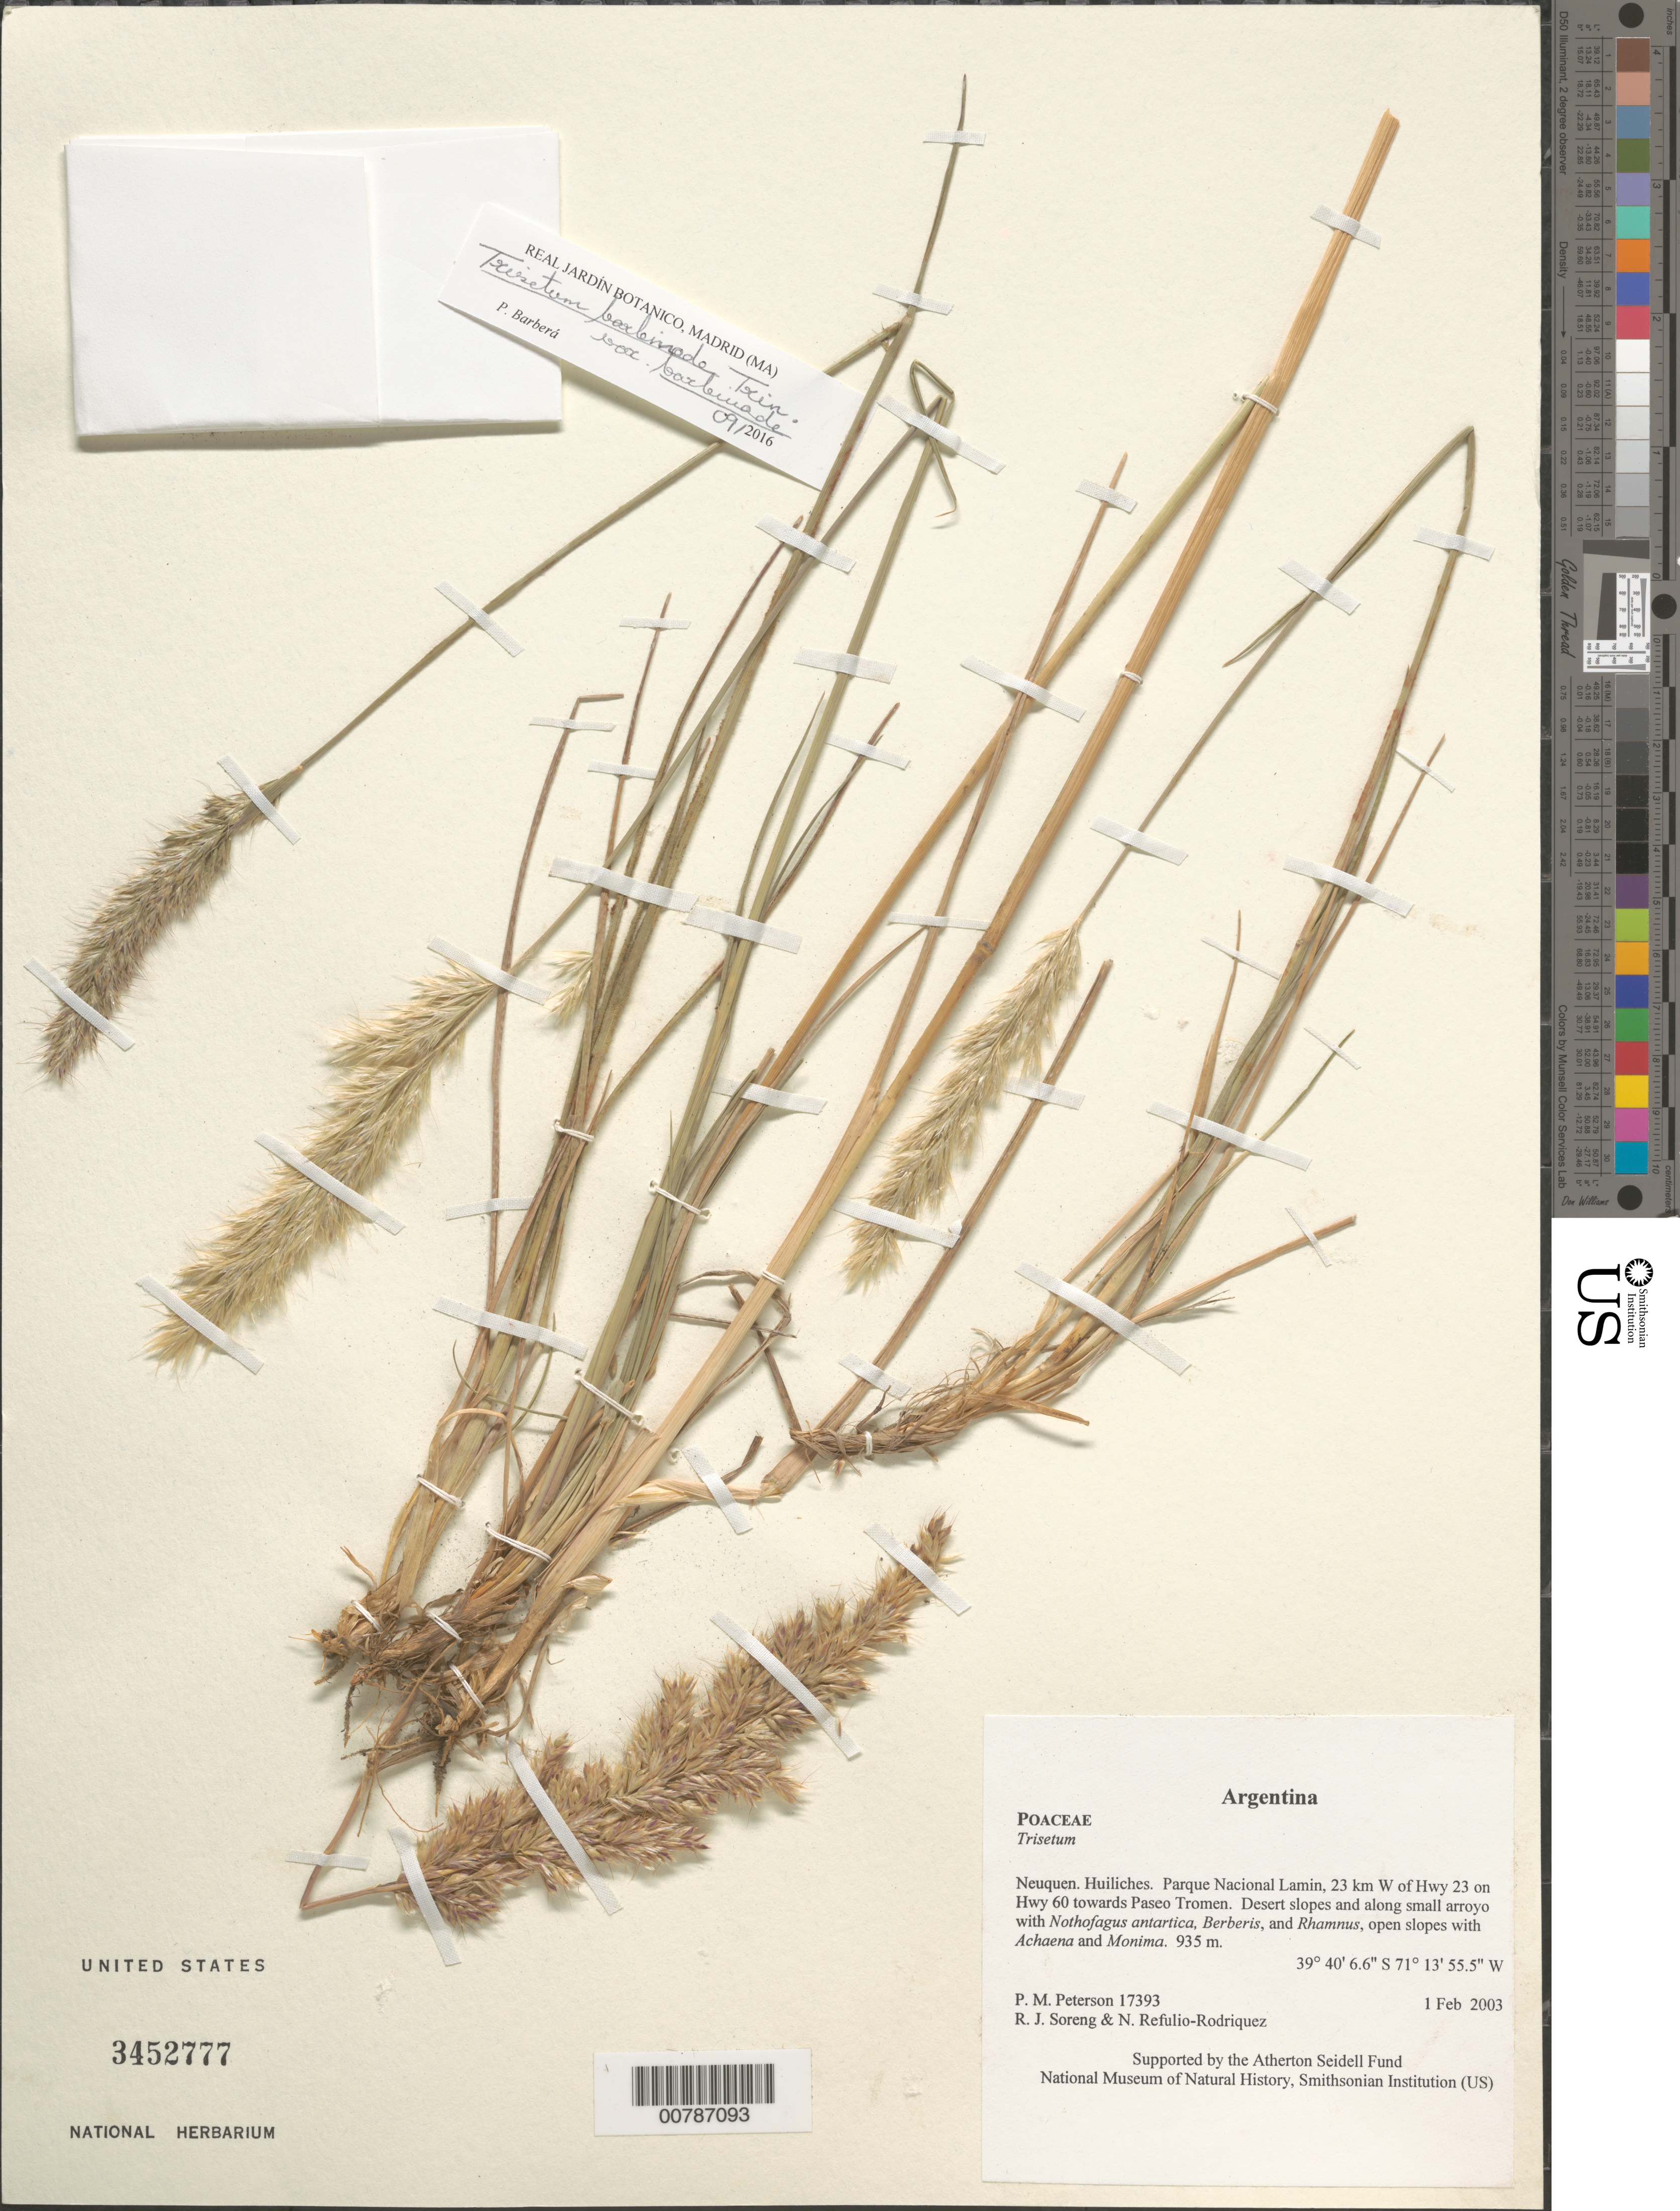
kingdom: Plantae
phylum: Tracheophyta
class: Liliopsida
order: Poales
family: Poaceae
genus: Koeleria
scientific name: Koeleria barbinodis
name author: (Trin.) Barberá et al.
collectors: P. M. Peterson, R. J. Soreng & N. Refulio-Rodríguez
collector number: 17393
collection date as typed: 01 Feb 2003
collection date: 2003-02-01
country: Argentina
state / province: Neuquen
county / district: Huiliches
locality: Parque Nacional Lamin, 23 km W of Hwy 23 on Hwy 60 towards Paseo Tromen. Desert slopes and along small arroyo with Nothofagus antartica, Berberis, and Rhamnus, open slopes with Achaena and Monima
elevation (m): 935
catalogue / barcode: US 3452777